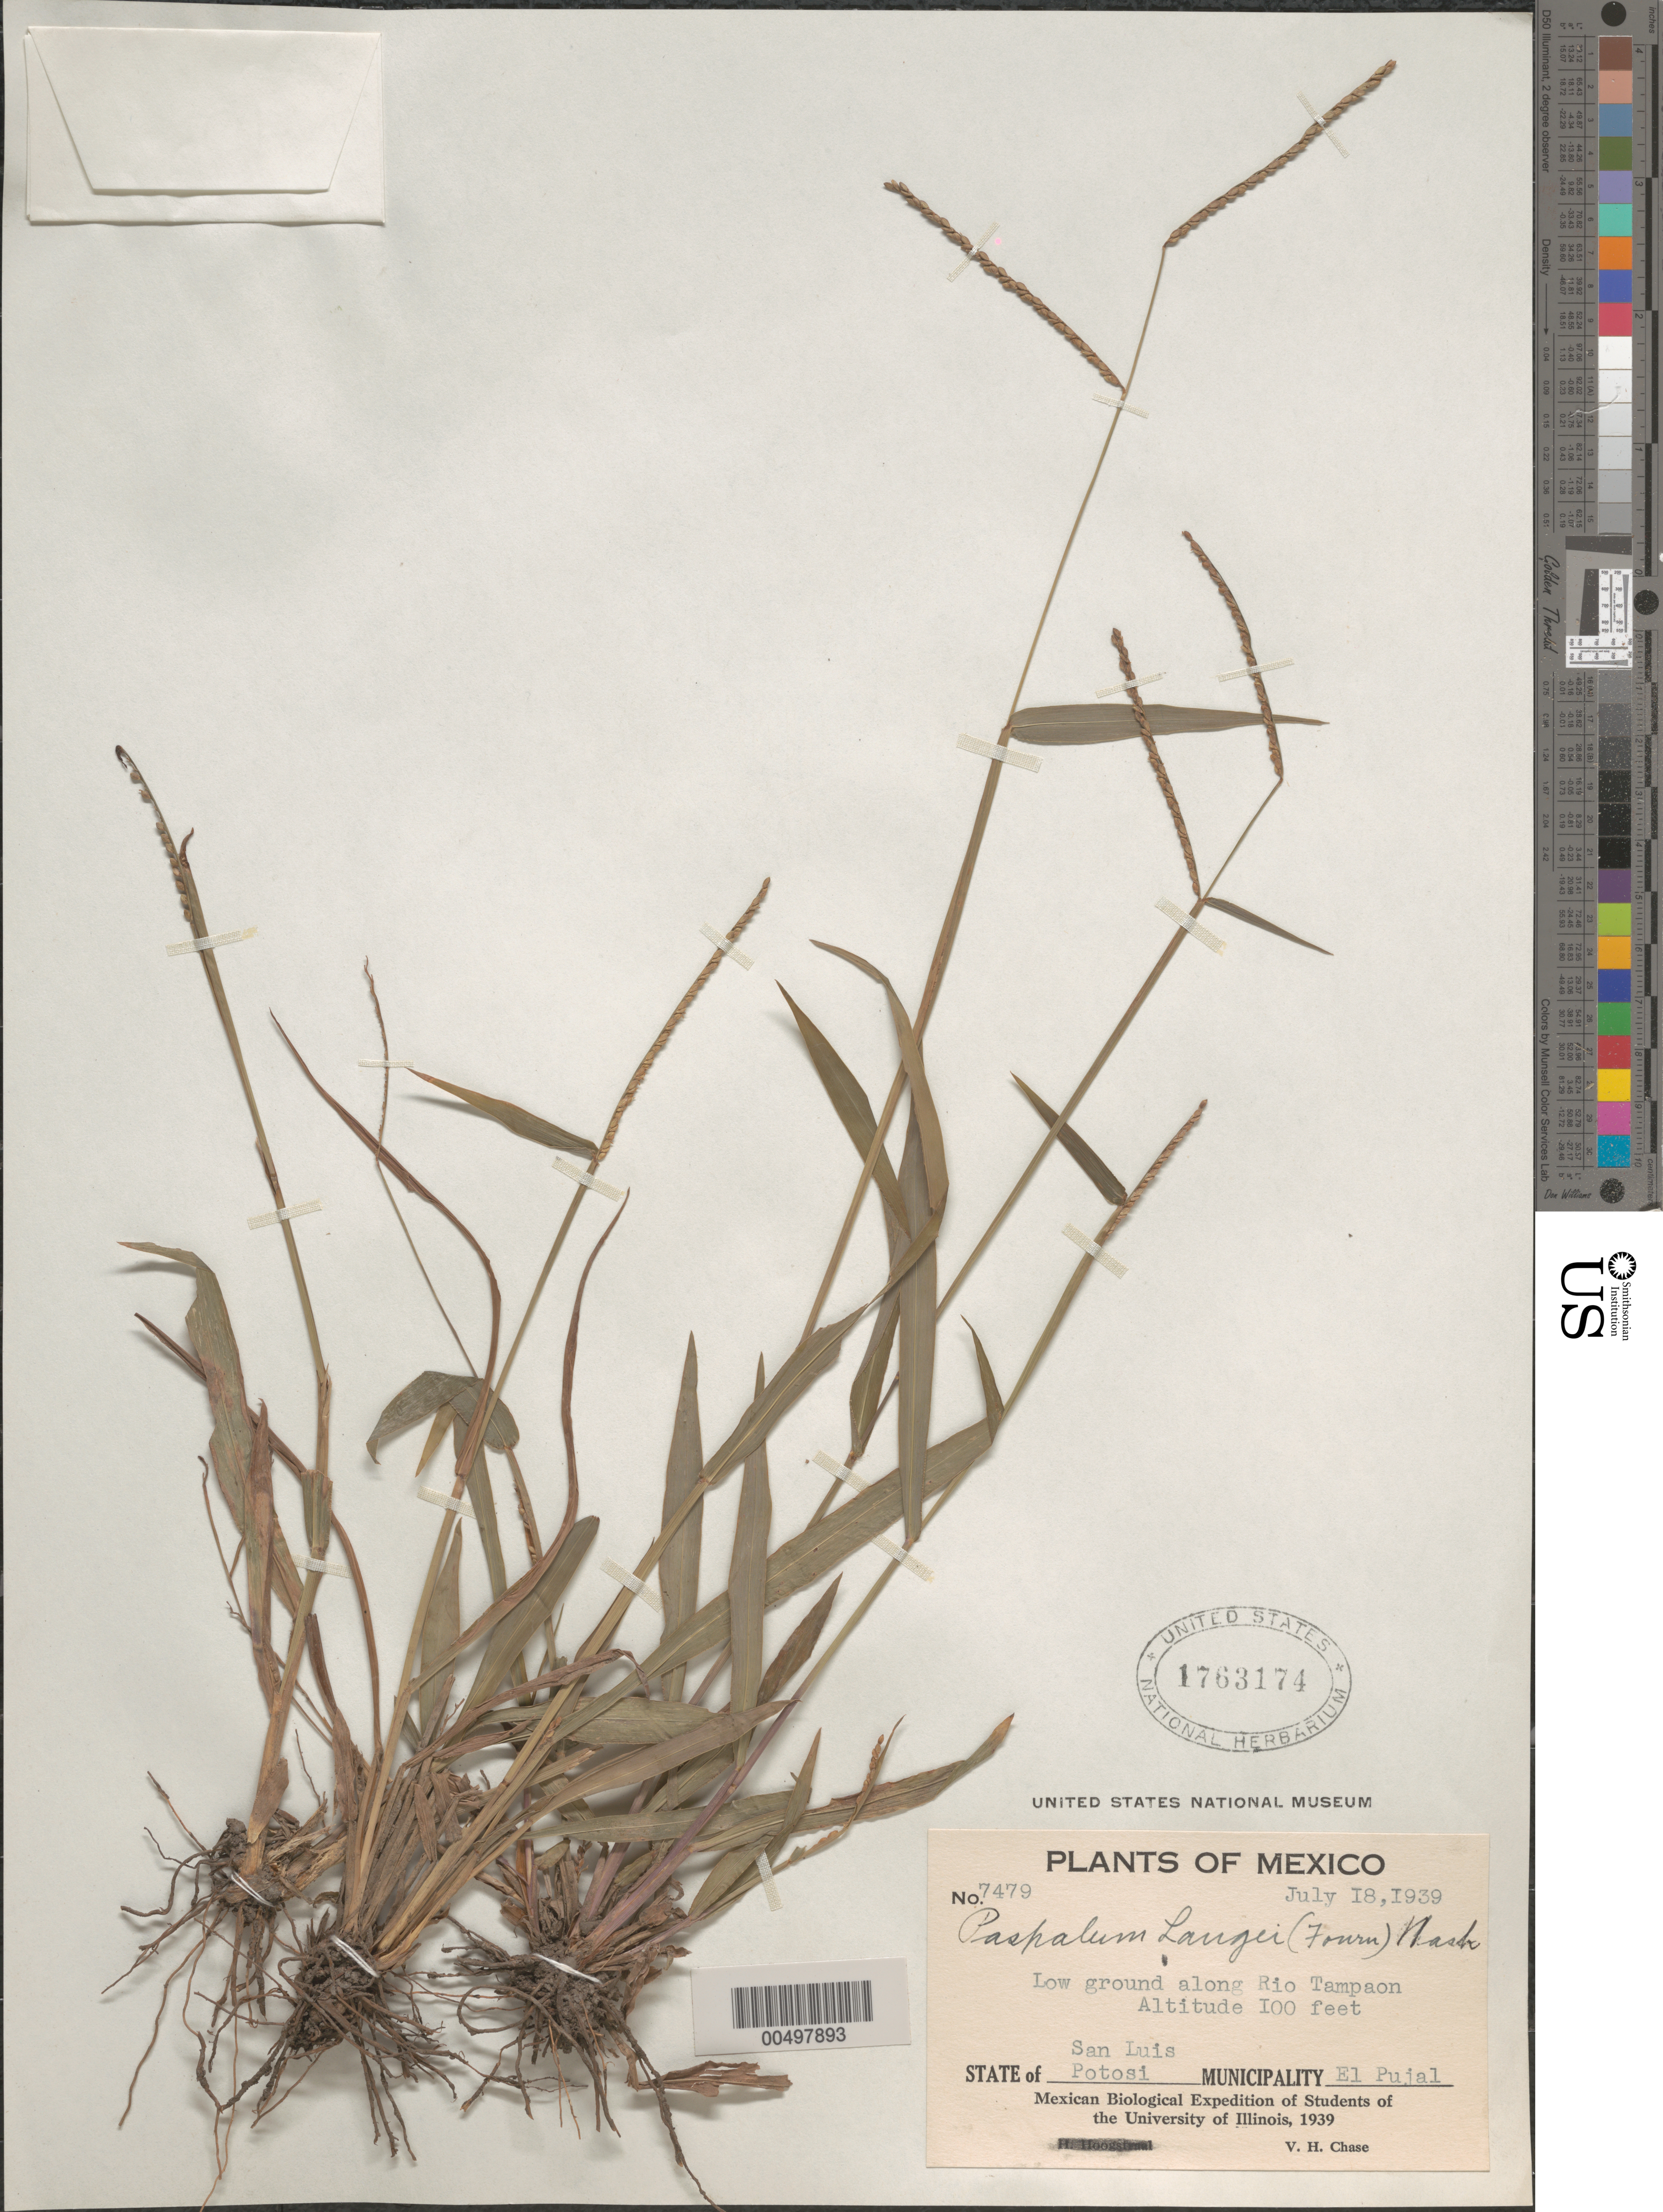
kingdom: Plantae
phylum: Tracheophyta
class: Liliopsida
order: Poales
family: Poaceae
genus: Paspalum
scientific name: Paspalum langei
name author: (E. Fourn.) Nash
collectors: V. H. Chase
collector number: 7479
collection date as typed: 18 Jul 1939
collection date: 1939-07-18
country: Mexico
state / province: San Luis Potosi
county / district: El Pujal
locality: Along Rio Tampaon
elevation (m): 30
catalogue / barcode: US 1763174